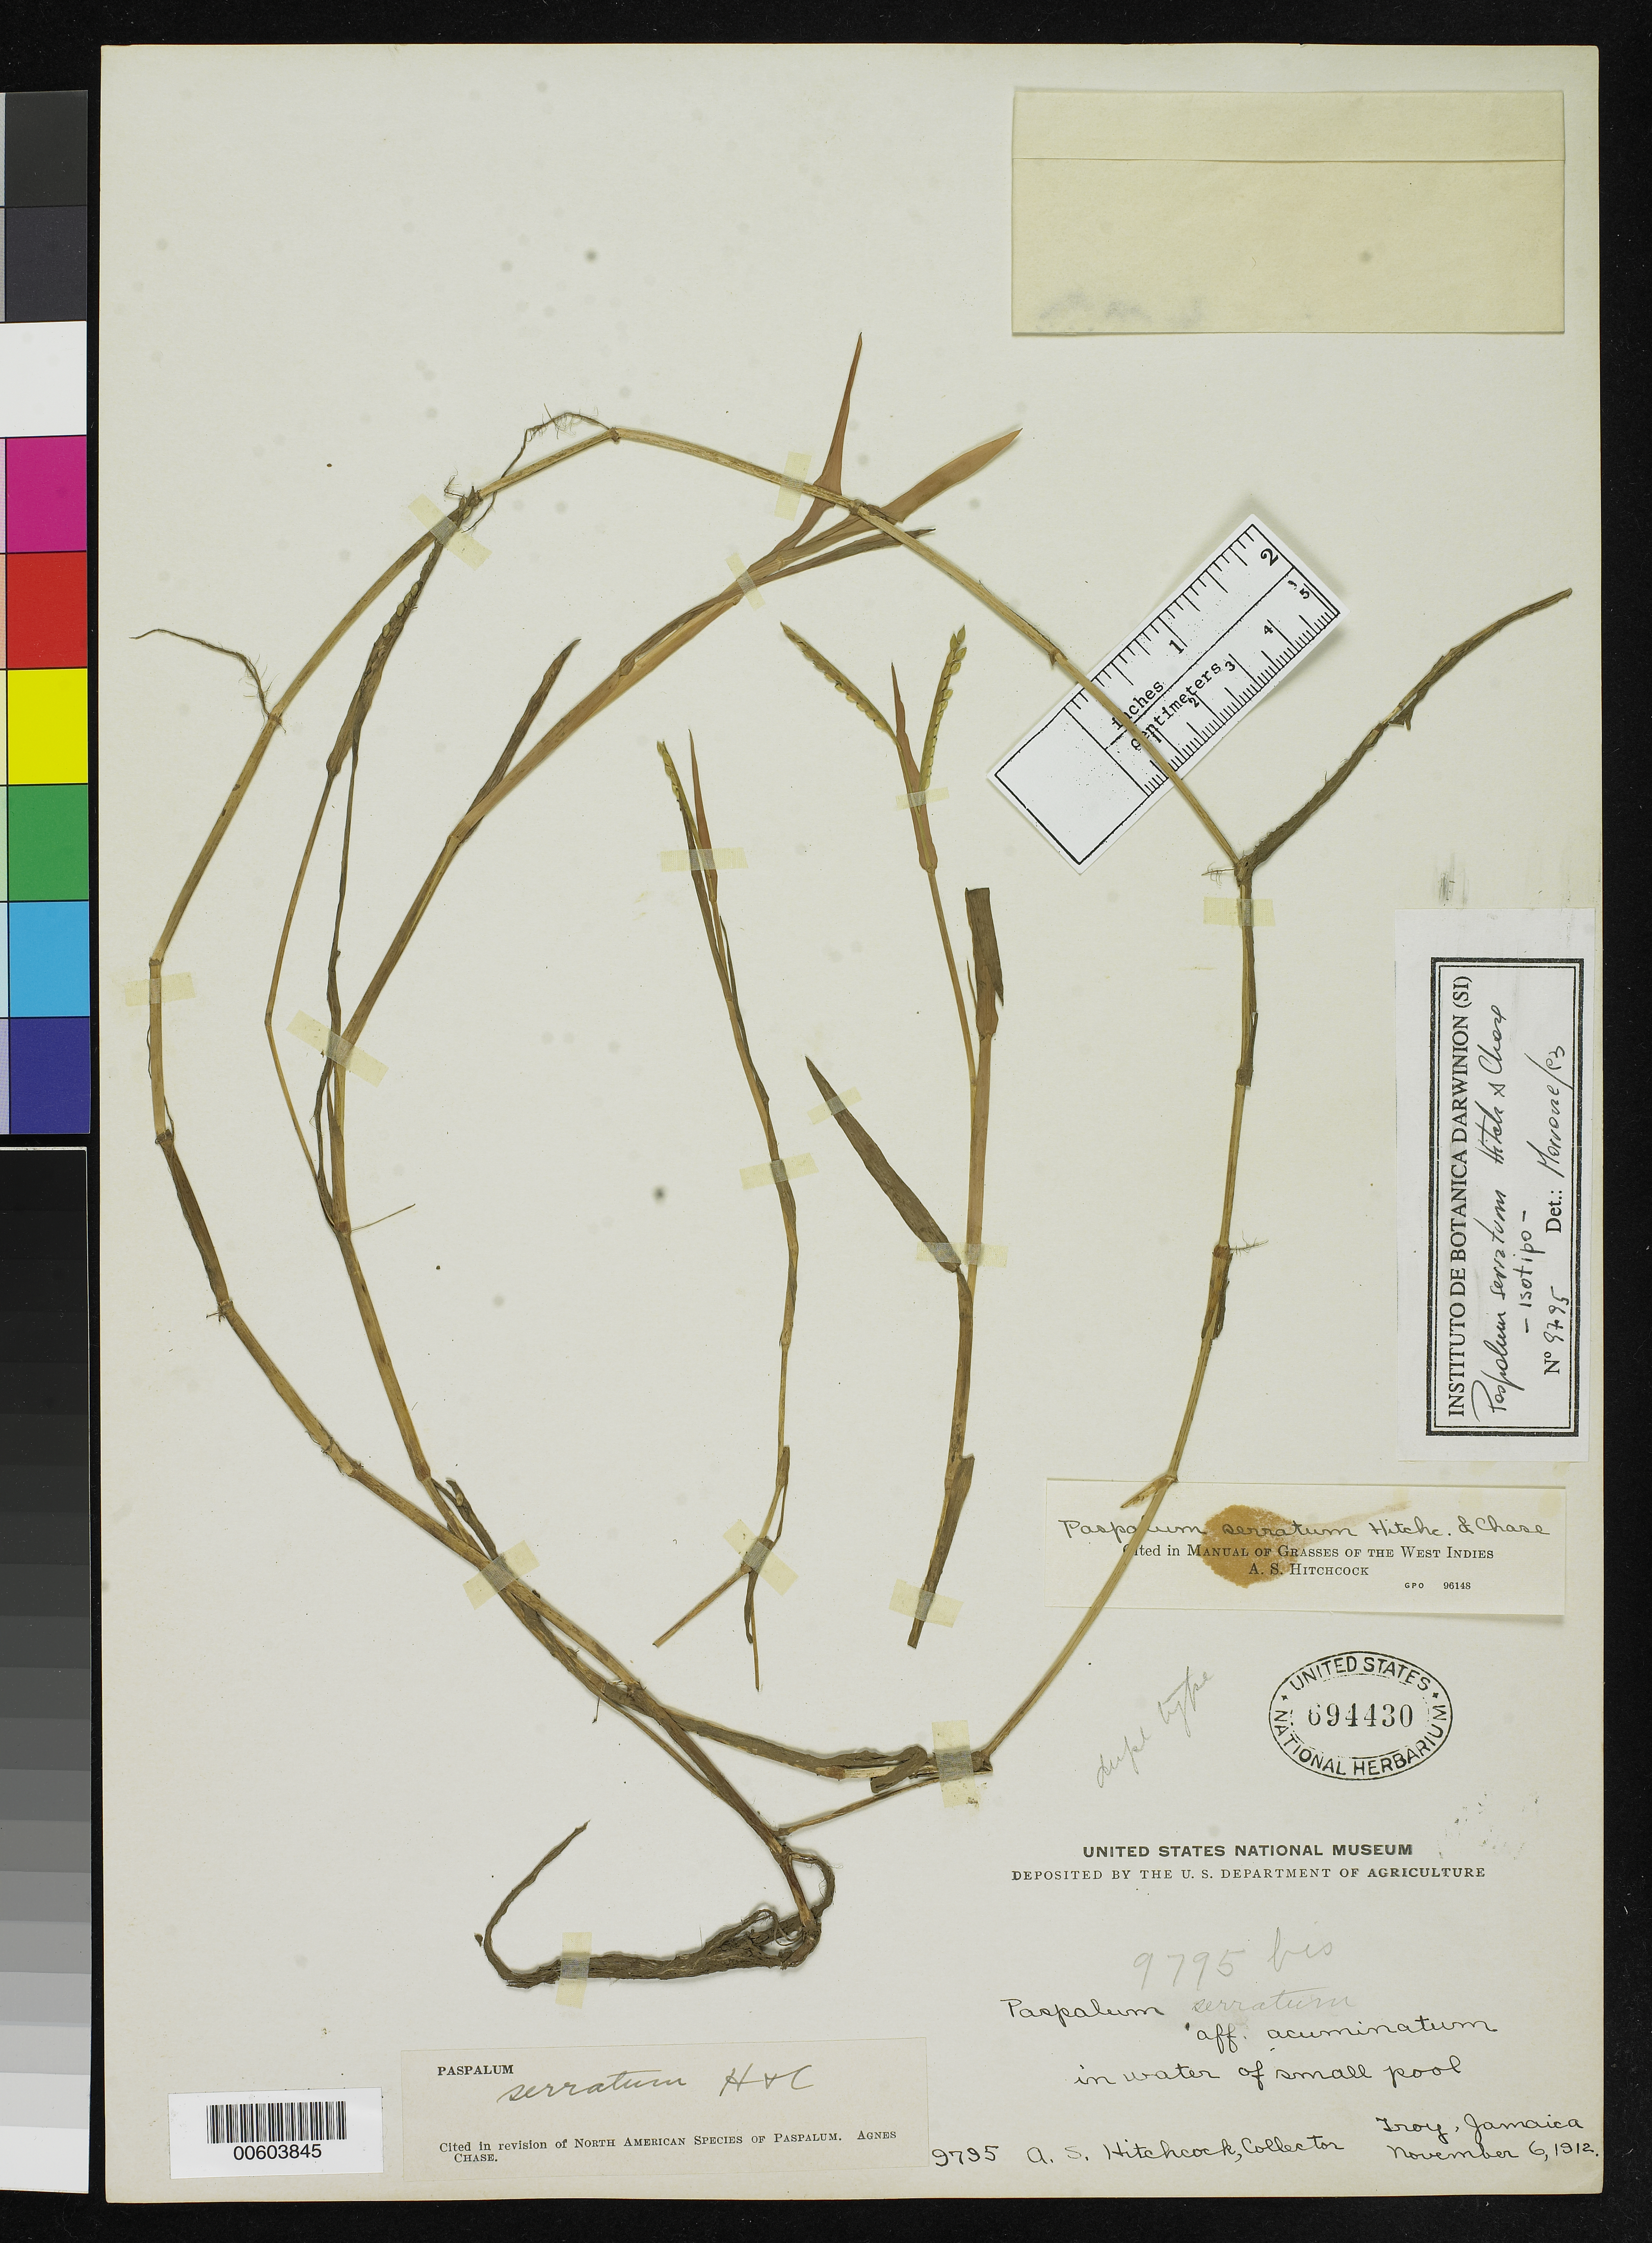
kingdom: Plantae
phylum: Tracheophyta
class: Liliopsida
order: Poales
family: Poaceae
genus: Paspalum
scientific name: Paspalum serratum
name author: Hitchc. & Chase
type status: Isotype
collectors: A. S. Hitchcock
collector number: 9795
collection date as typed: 06 Nov 1912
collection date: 1912-11-06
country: Jamaica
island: Greater Antilles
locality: Troy.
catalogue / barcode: US 694430